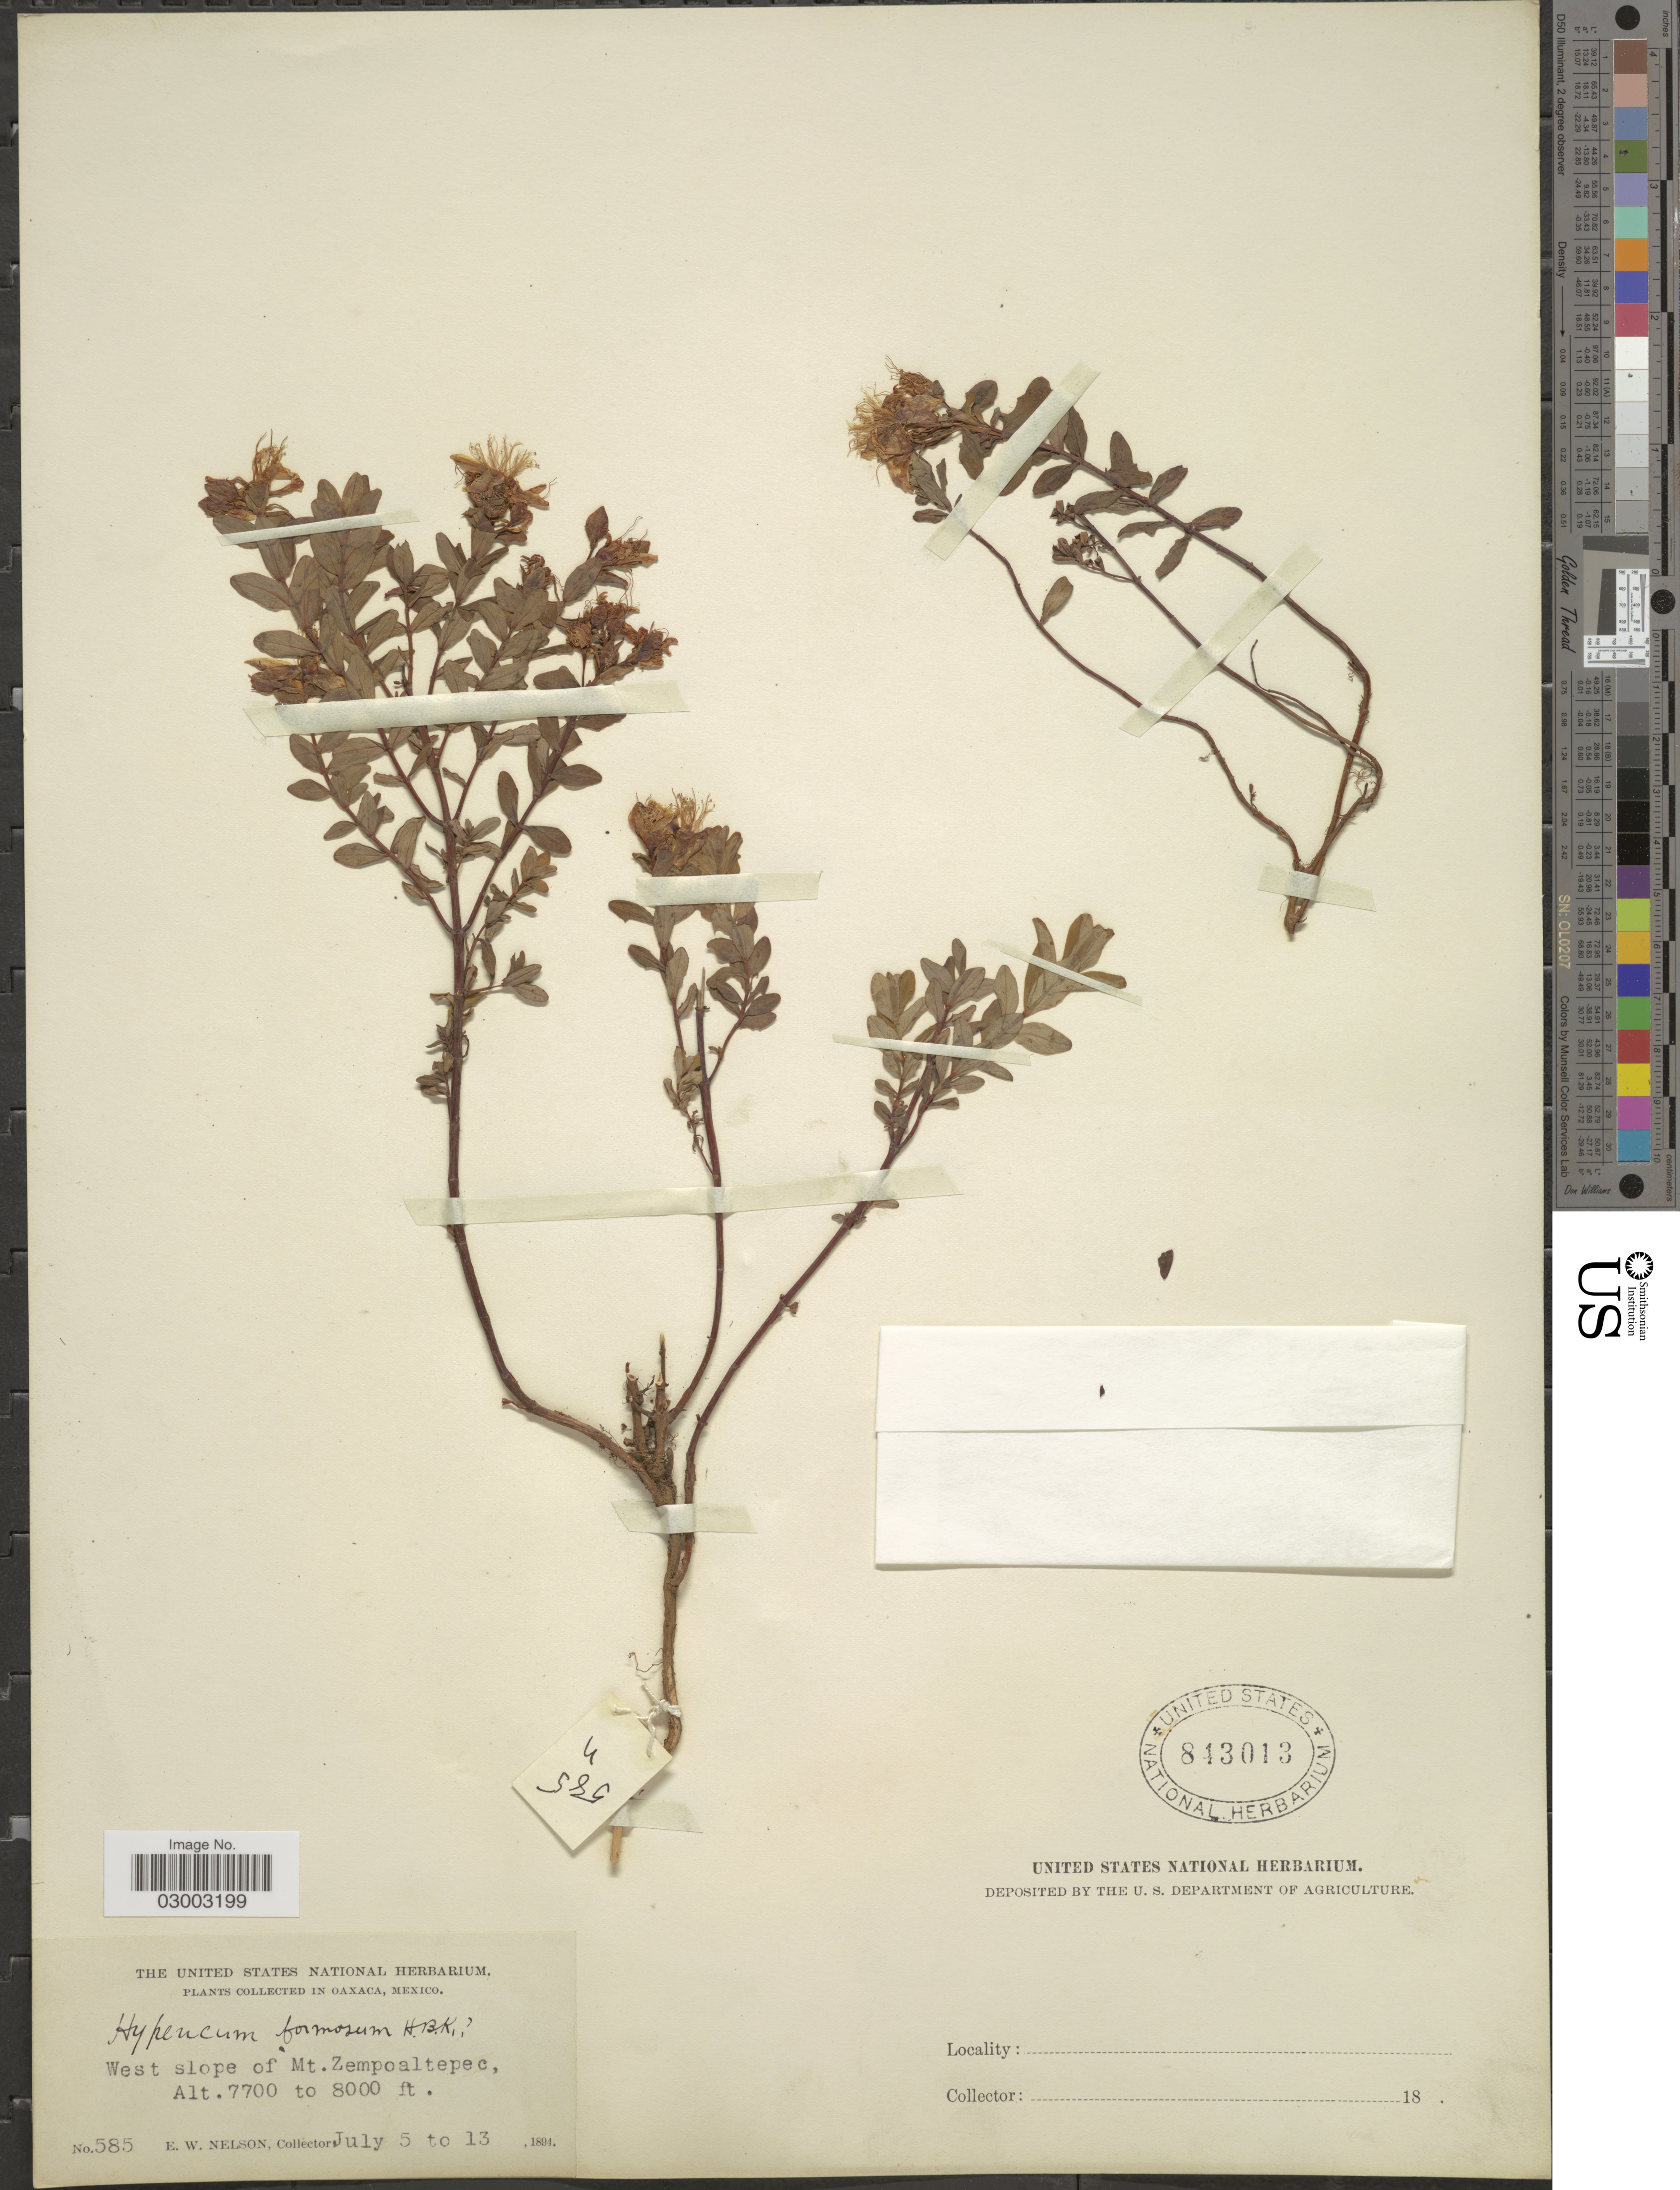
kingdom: Plantae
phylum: Tracheophyta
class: Magnoliopsida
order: Malpighiales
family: Hypericaceae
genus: Hypericum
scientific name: Hypericum oaxacanum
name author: R. Keller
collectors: E. W. Nelson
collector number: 585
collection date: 1894-07-05/1894-07-13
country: Mexico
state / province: Oaxaca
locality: West slope of Mt. Zempoaltepec.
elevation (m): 2347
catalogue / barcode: US 843013